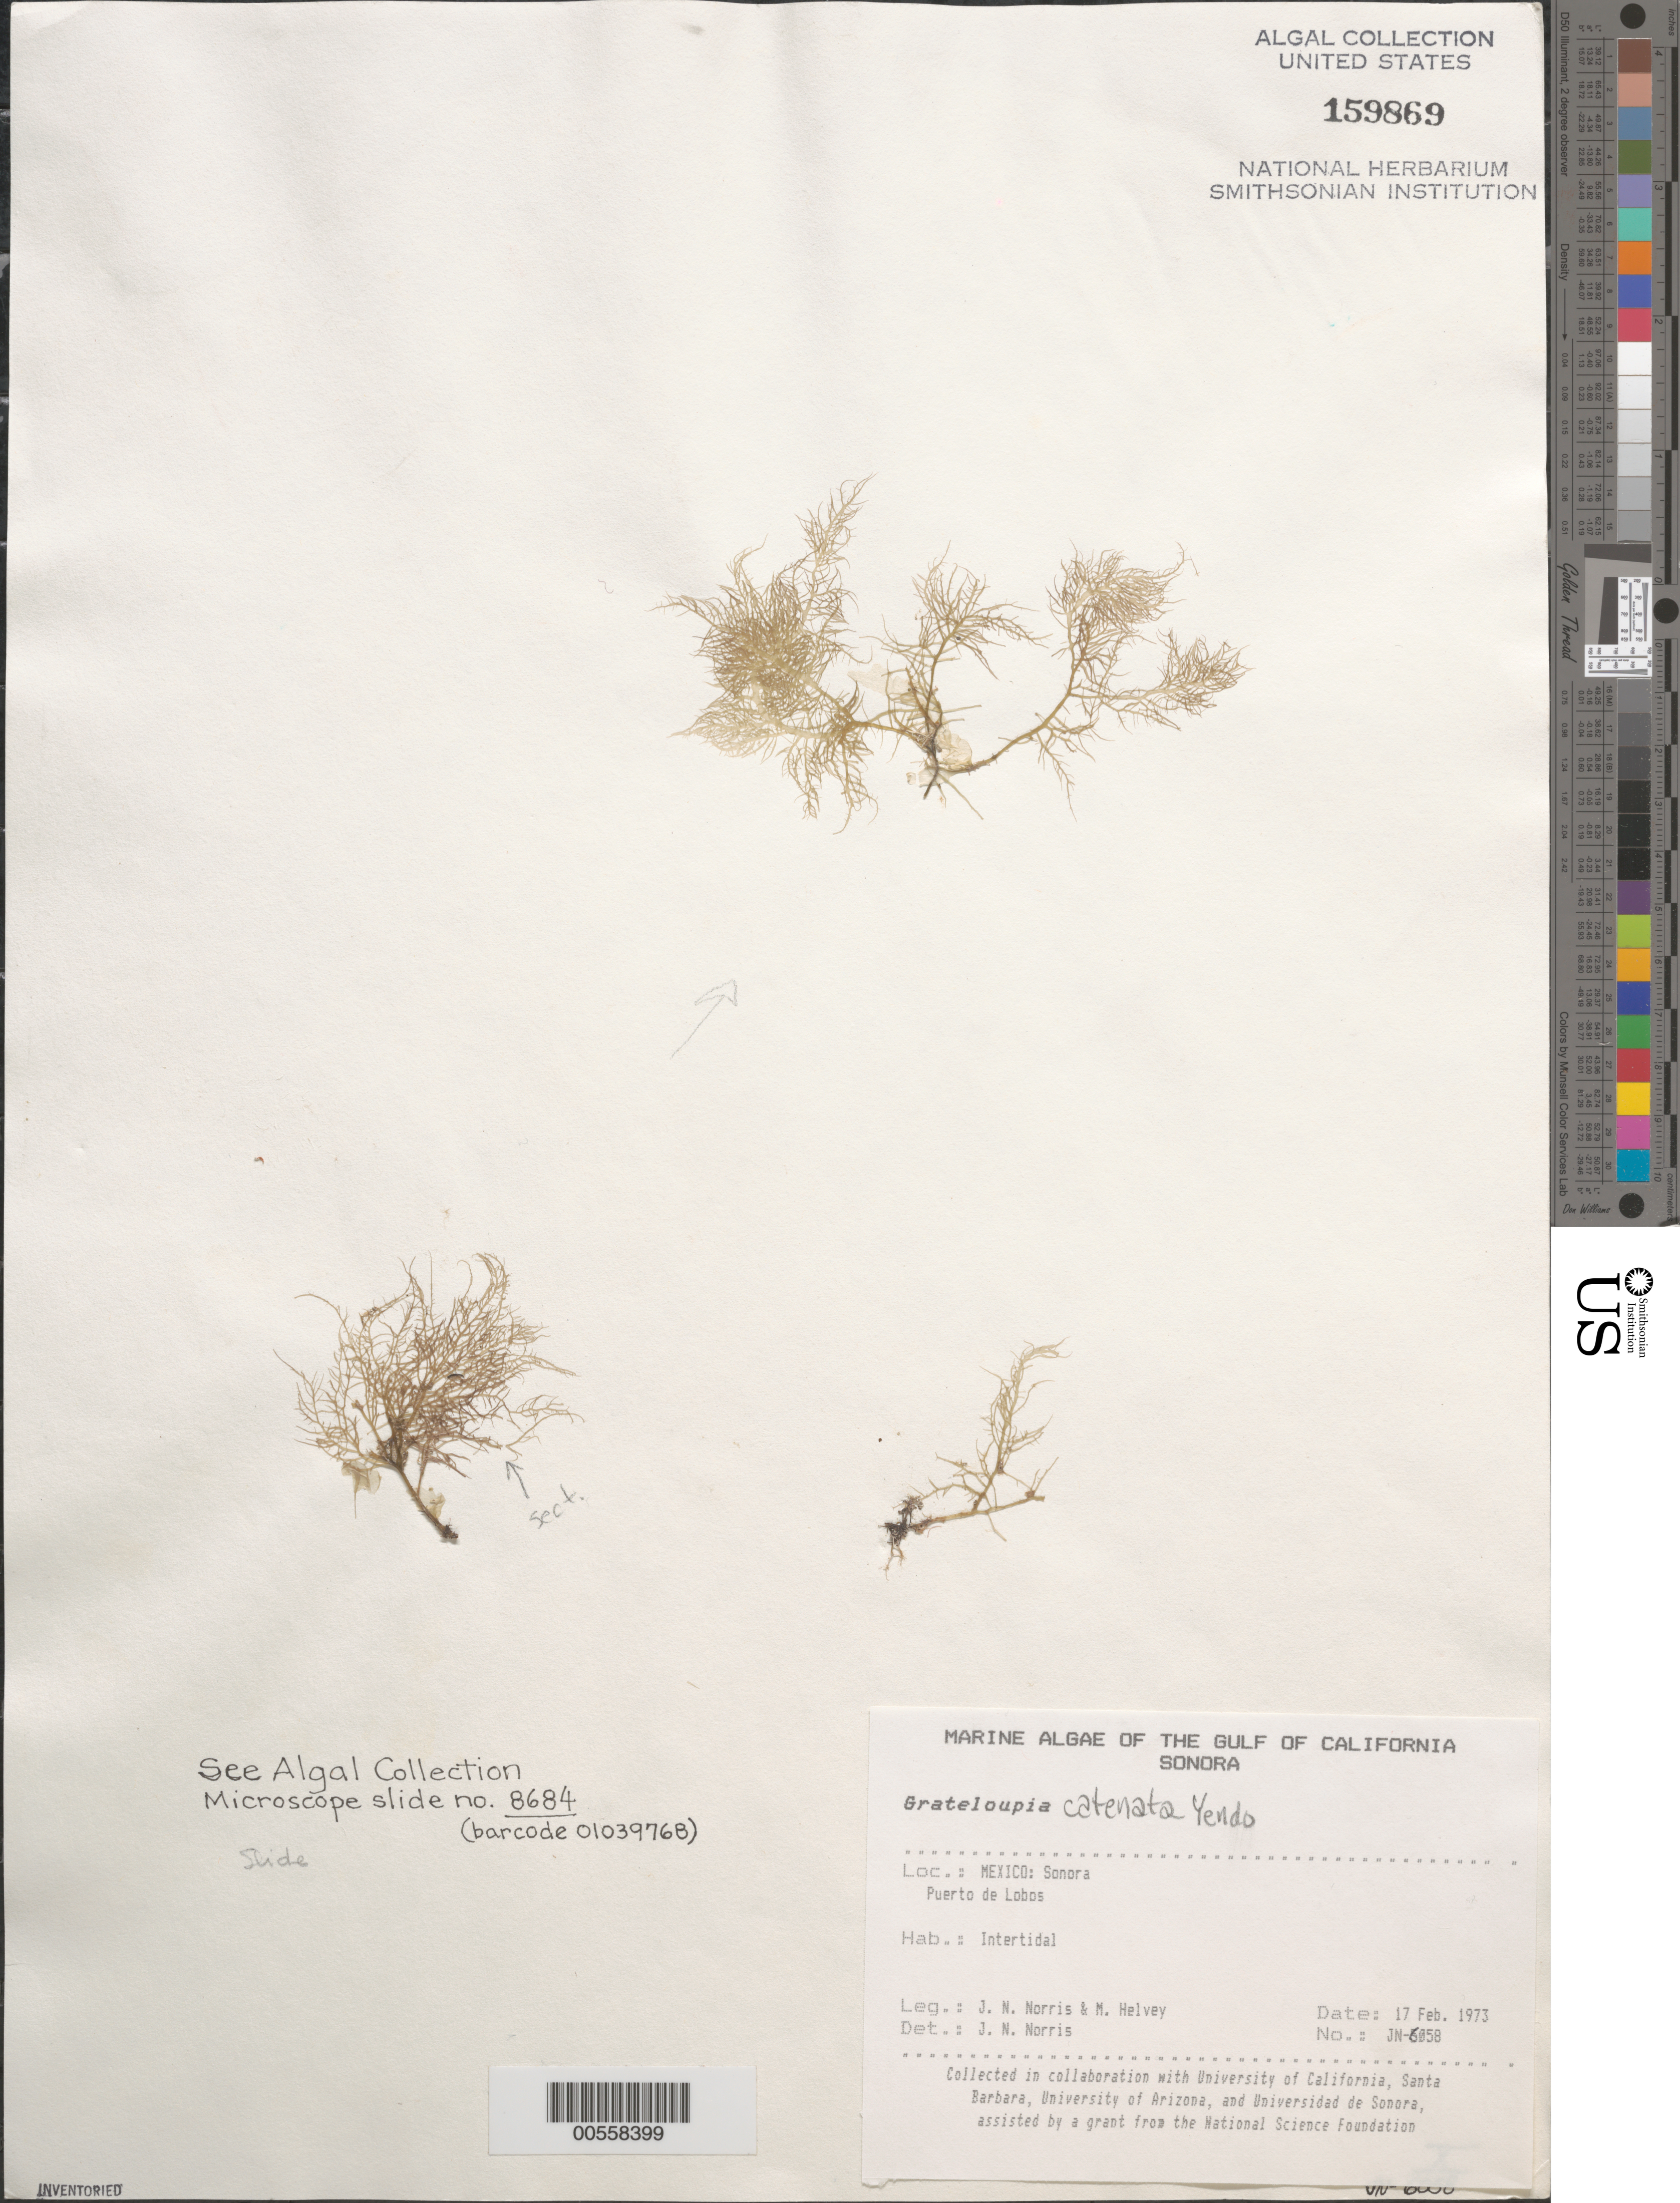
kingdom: Plantae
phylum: Rhodophyta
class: Florideophyceae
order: Halymeniales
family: Halymeniaceae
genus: Grateloupia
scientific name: Grateloupia catenata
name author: Yendo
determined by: Norris, James N.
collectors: J. N. Norris & M. Helvey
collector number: JN-6058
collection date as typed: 17 Feb 1973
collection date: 1973-02-17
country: Mexico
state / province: Sonora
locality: Puerto de Lobos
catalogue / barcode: US 159869